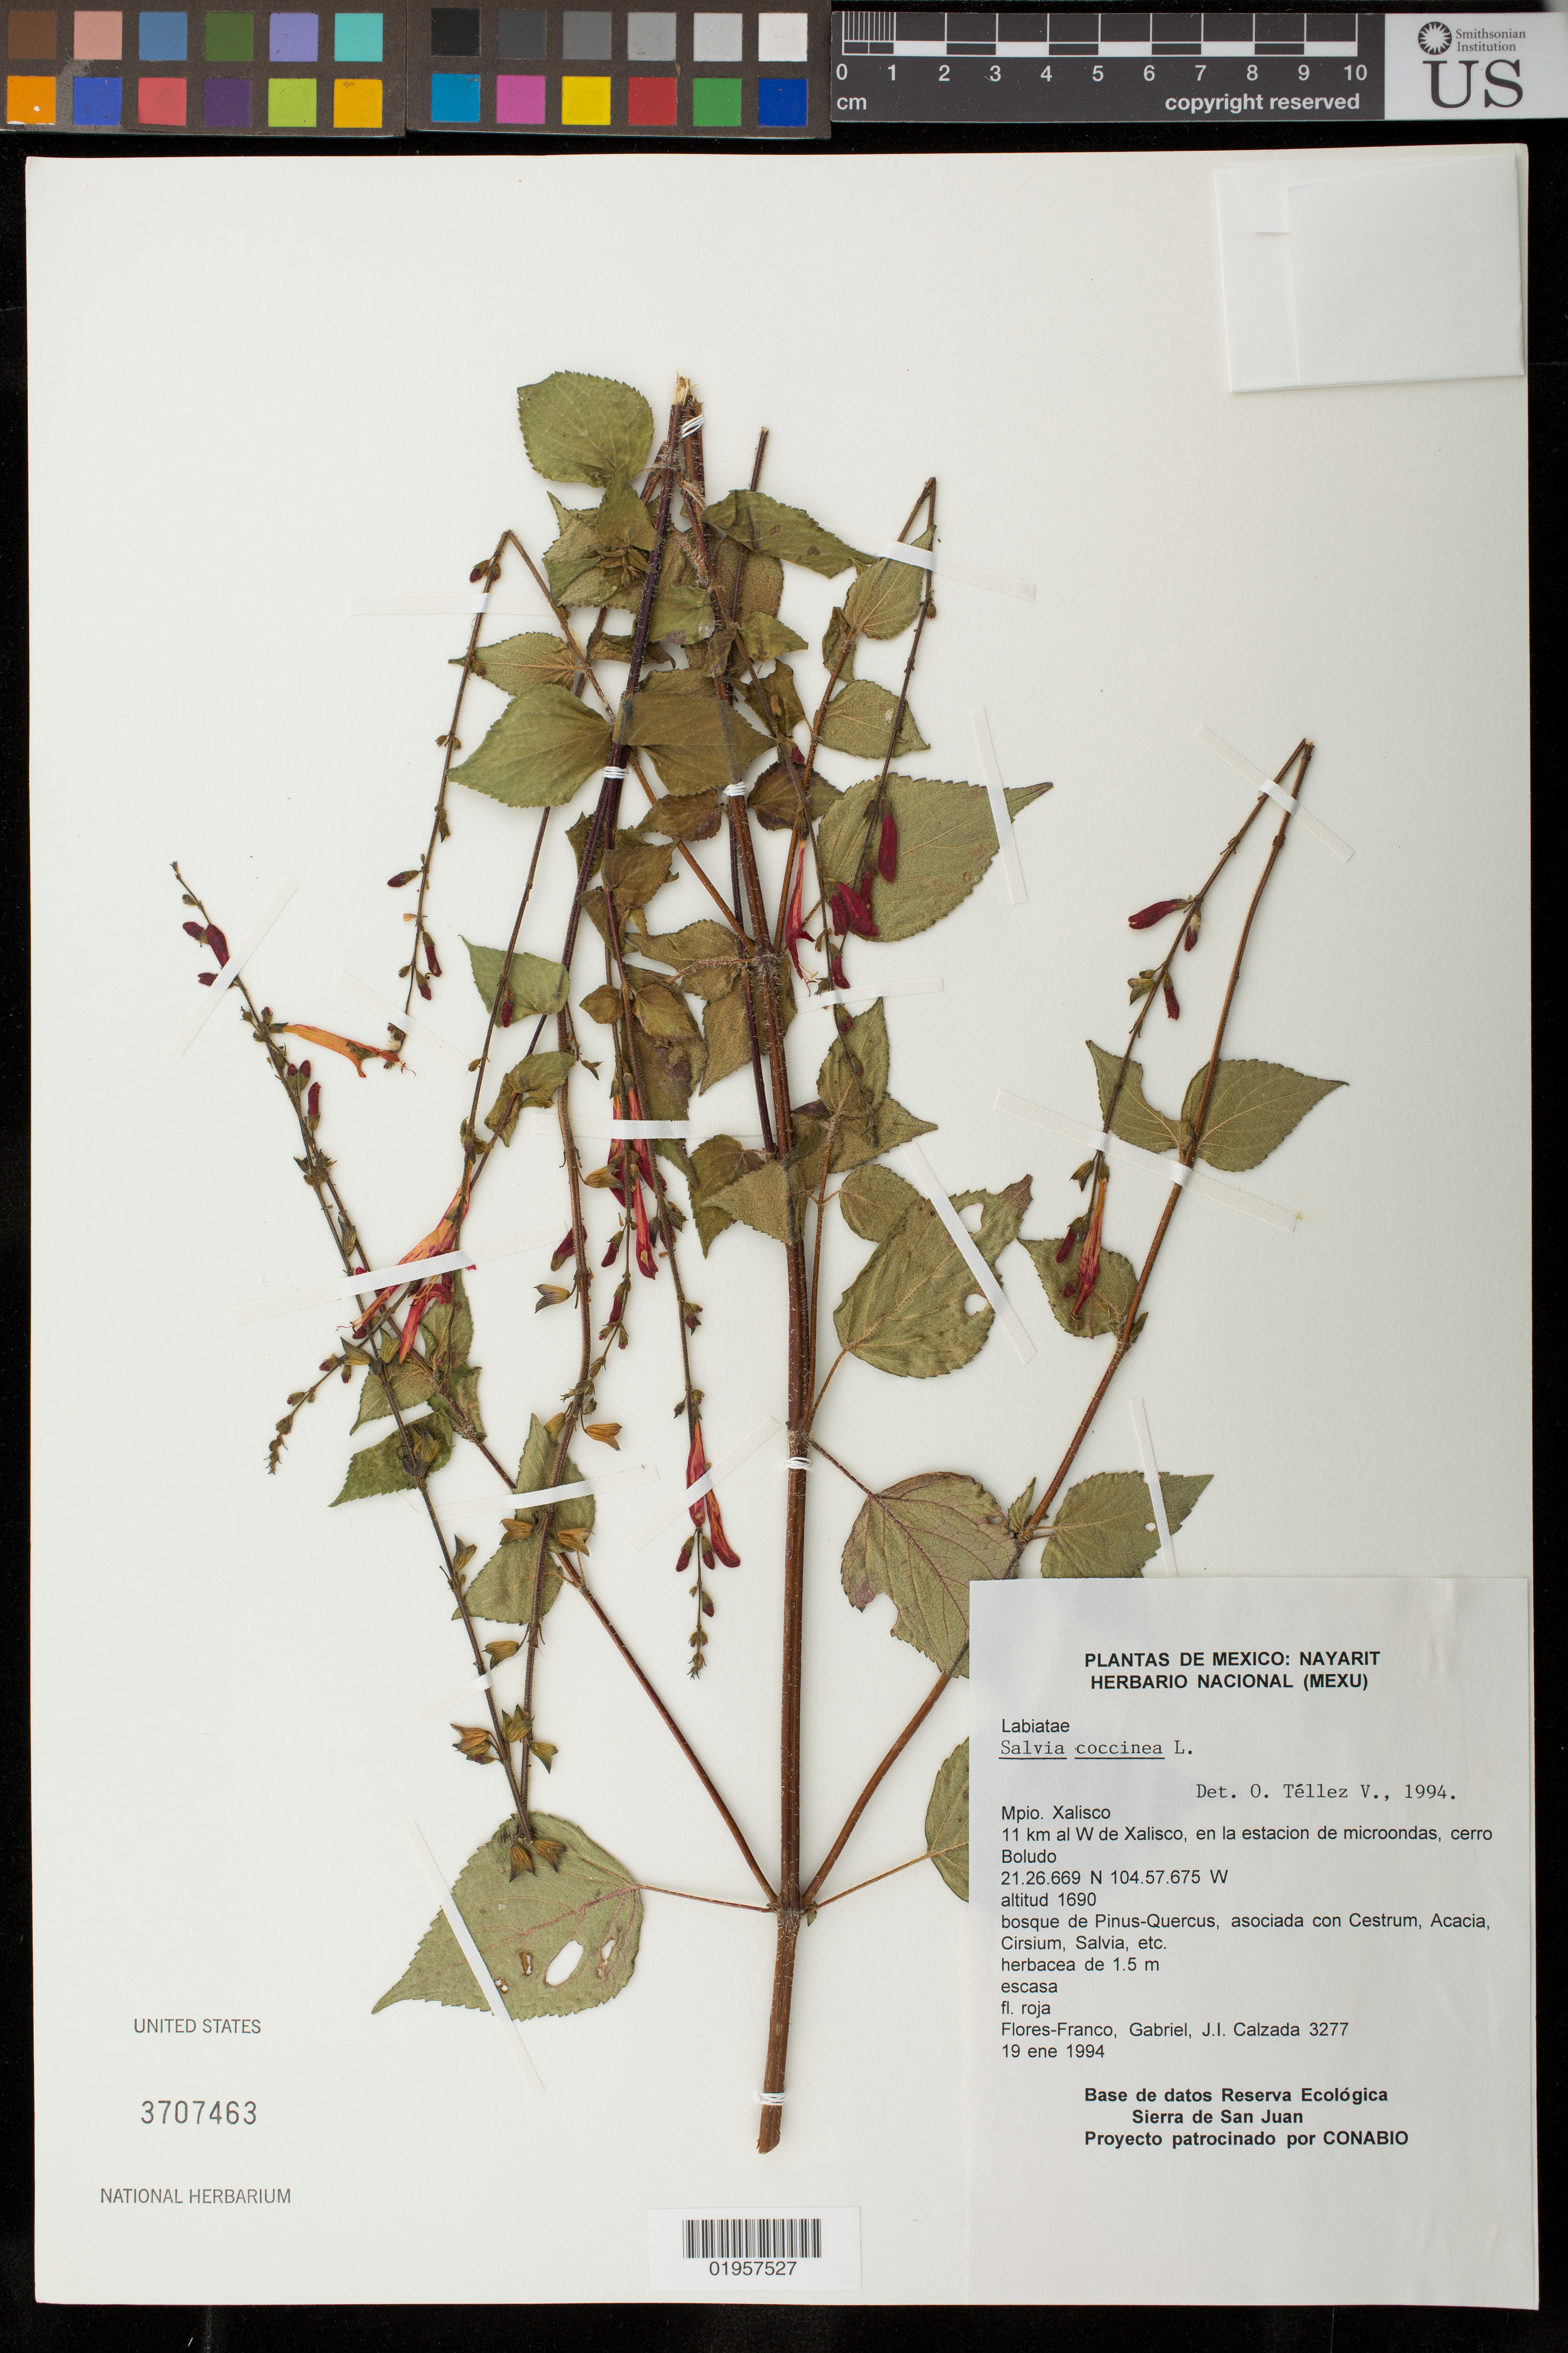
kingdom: Plantae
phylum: Tracheophyta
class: Magnoliopsida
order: Lamiales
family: Lamiaceae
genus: Salvia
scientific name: Salvia coccinea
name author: Buc'hoz ex Etl.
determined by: Téllez V., Oswaldo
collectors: G. Flores F. & J. I. Calzada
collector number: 3277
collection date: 1994-01-19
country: Mexico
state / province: Nayarit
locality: Mpio. Xalisco, 11 km al Wd Xalisco, en la estacion de microondas, cerro Boludo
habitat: Bosque de Pinus-Quercus, asociada con Cestrum, Acacia, Cirsium, Salvia, etc.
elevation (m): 1690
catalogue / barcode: US 3707463